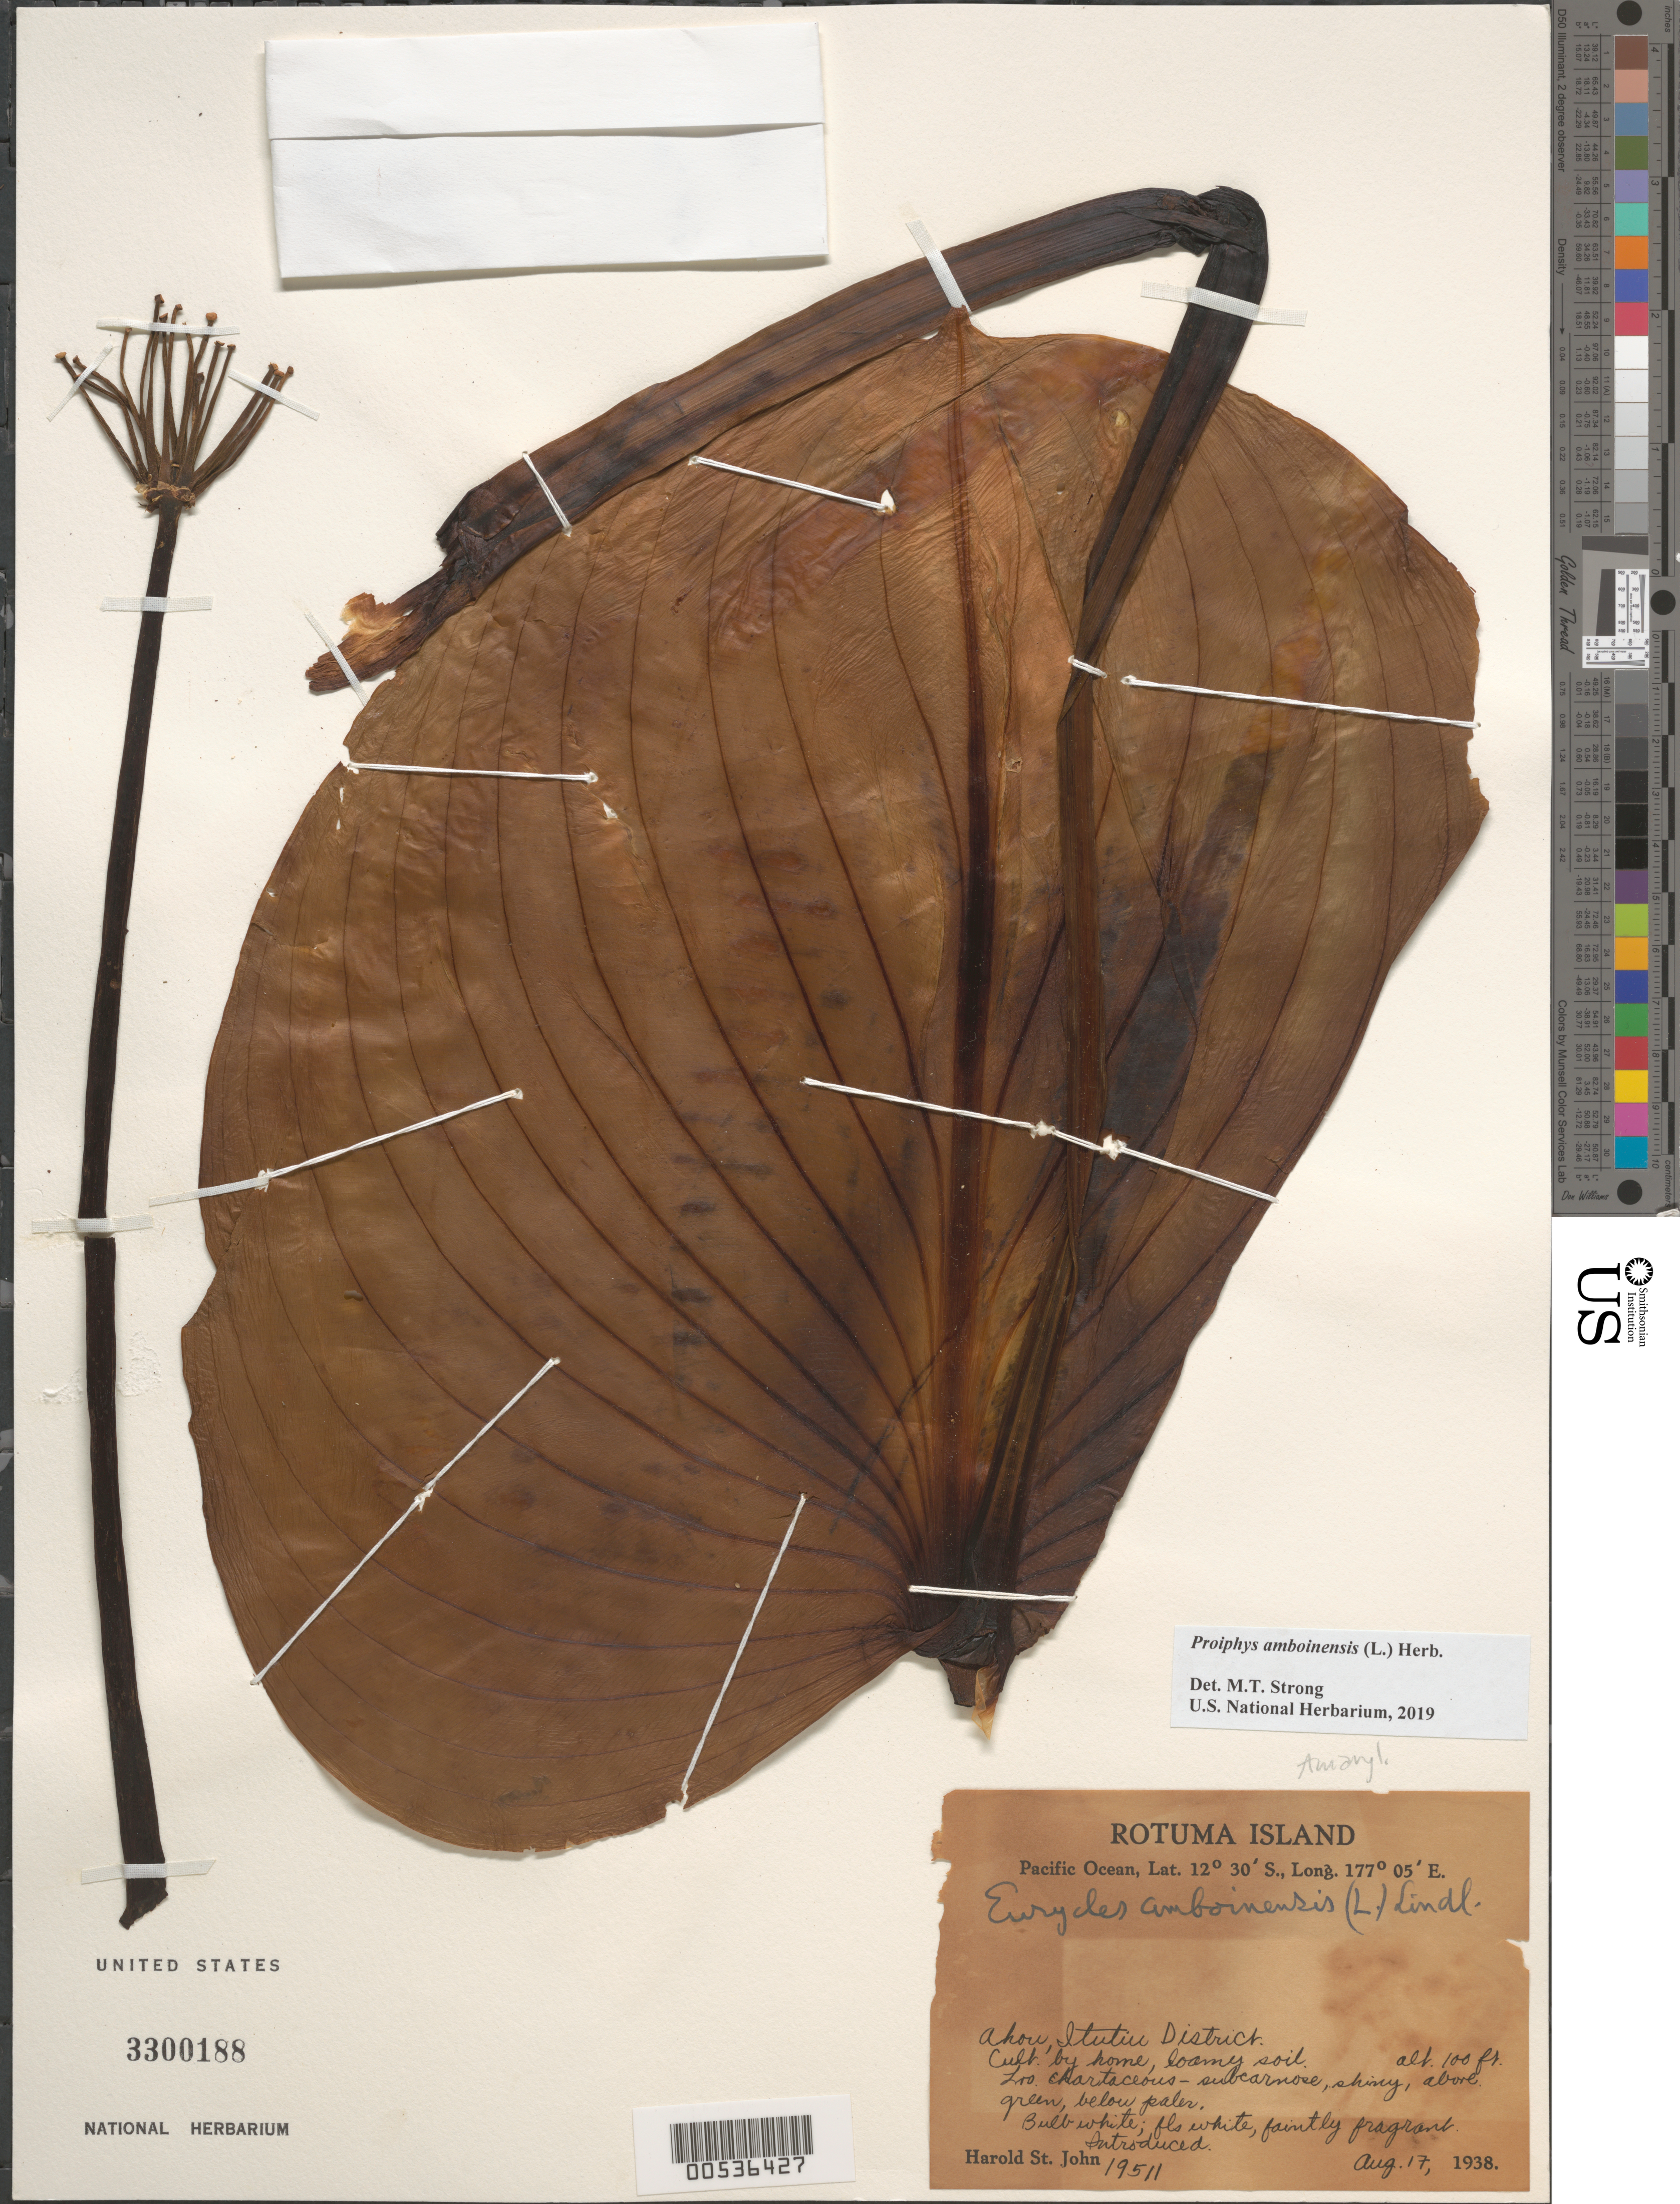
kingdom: Plantae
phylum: Tracheophyta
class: Liliopsida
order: Asparagales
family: Amaryllidaceae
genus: Proiphys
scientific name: Proiphys amboinensis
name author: (L.) Herb.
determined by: Strong, Mark T., (BOT), Smithsonian Institution - National Museum of Natural History (UNITED STATES)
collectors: H. St. John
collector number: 19511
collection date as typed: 17 Aug 1938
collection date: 1938-08-17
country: Fiji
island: Rotuma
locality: Ahou, Itutui District.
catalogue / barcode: US 3300188